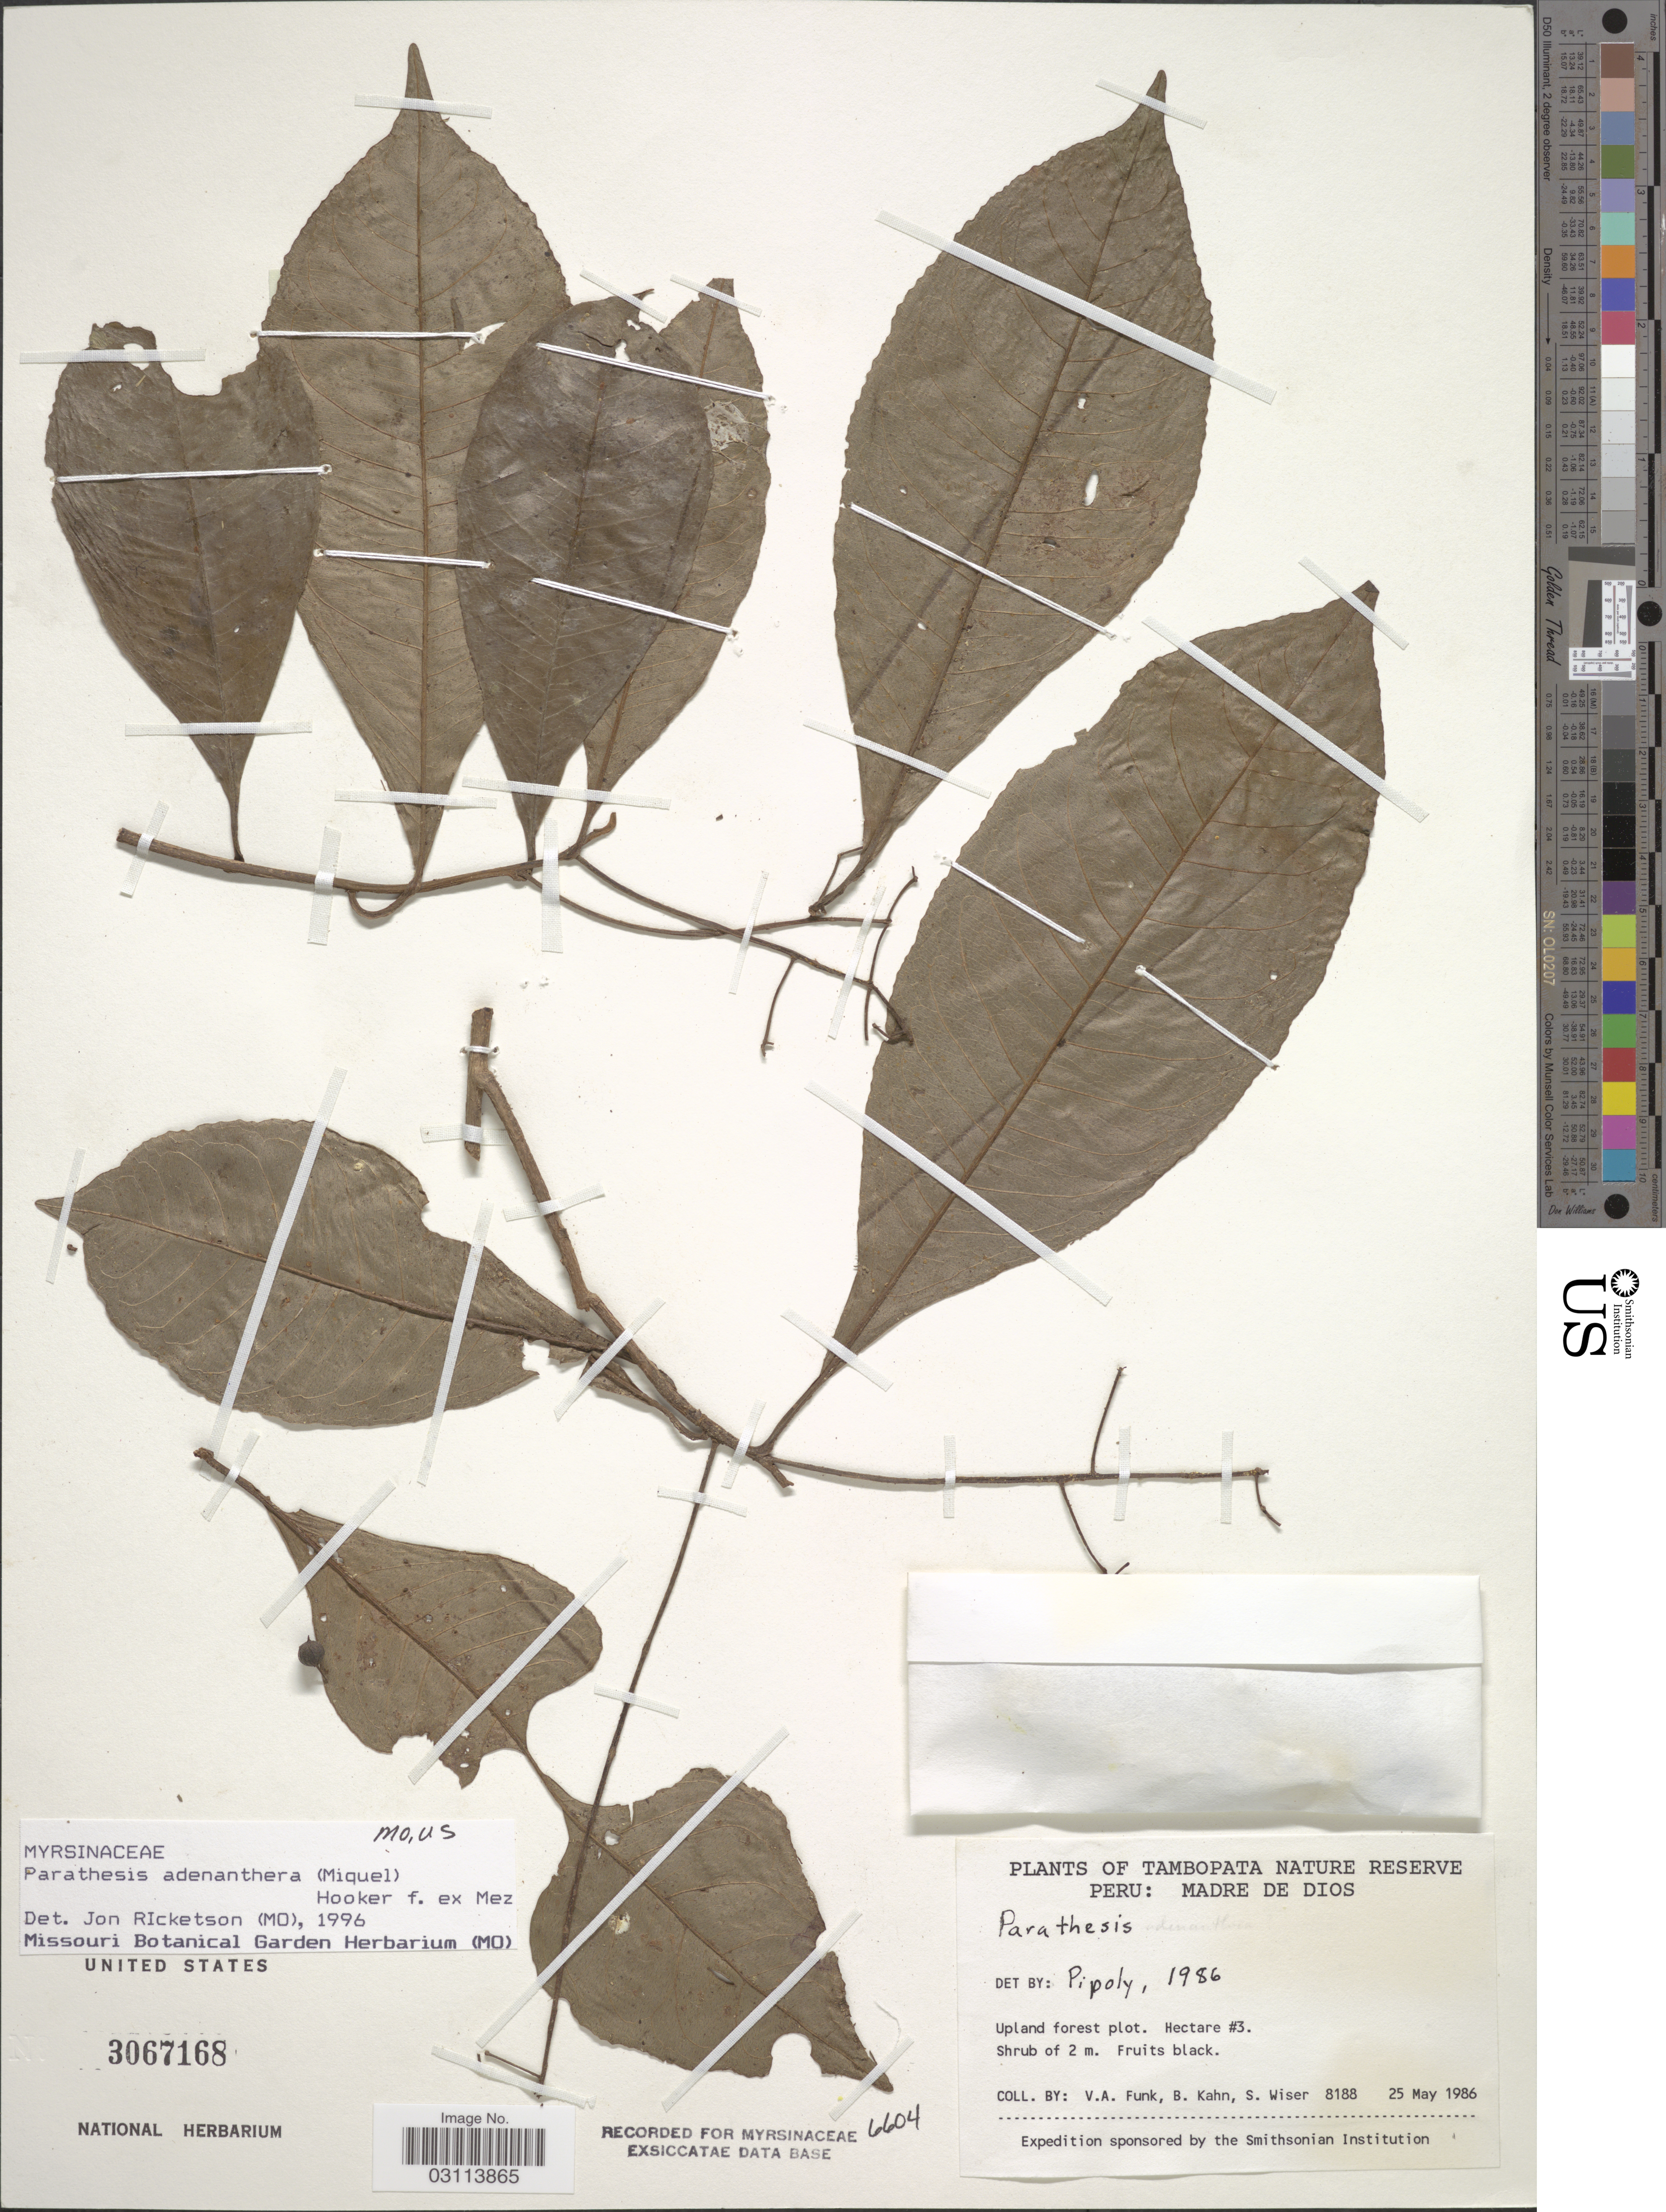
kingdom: Plantae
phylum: Tracheophyta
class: Magnoliopsida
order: Ericales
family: Primulaceae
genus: Parathesis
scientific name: Parathesis adenanthera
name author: (Miq.) Hook. f. ex Mez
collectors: V. Funk, B. Kahn & S. Wiser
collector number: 8188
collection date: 1986-05-25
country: Peru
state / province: Madre de Dios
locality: Tambopata Nature Reserve. Upland forest plot. Hectare #3.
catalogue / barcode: US 3067168